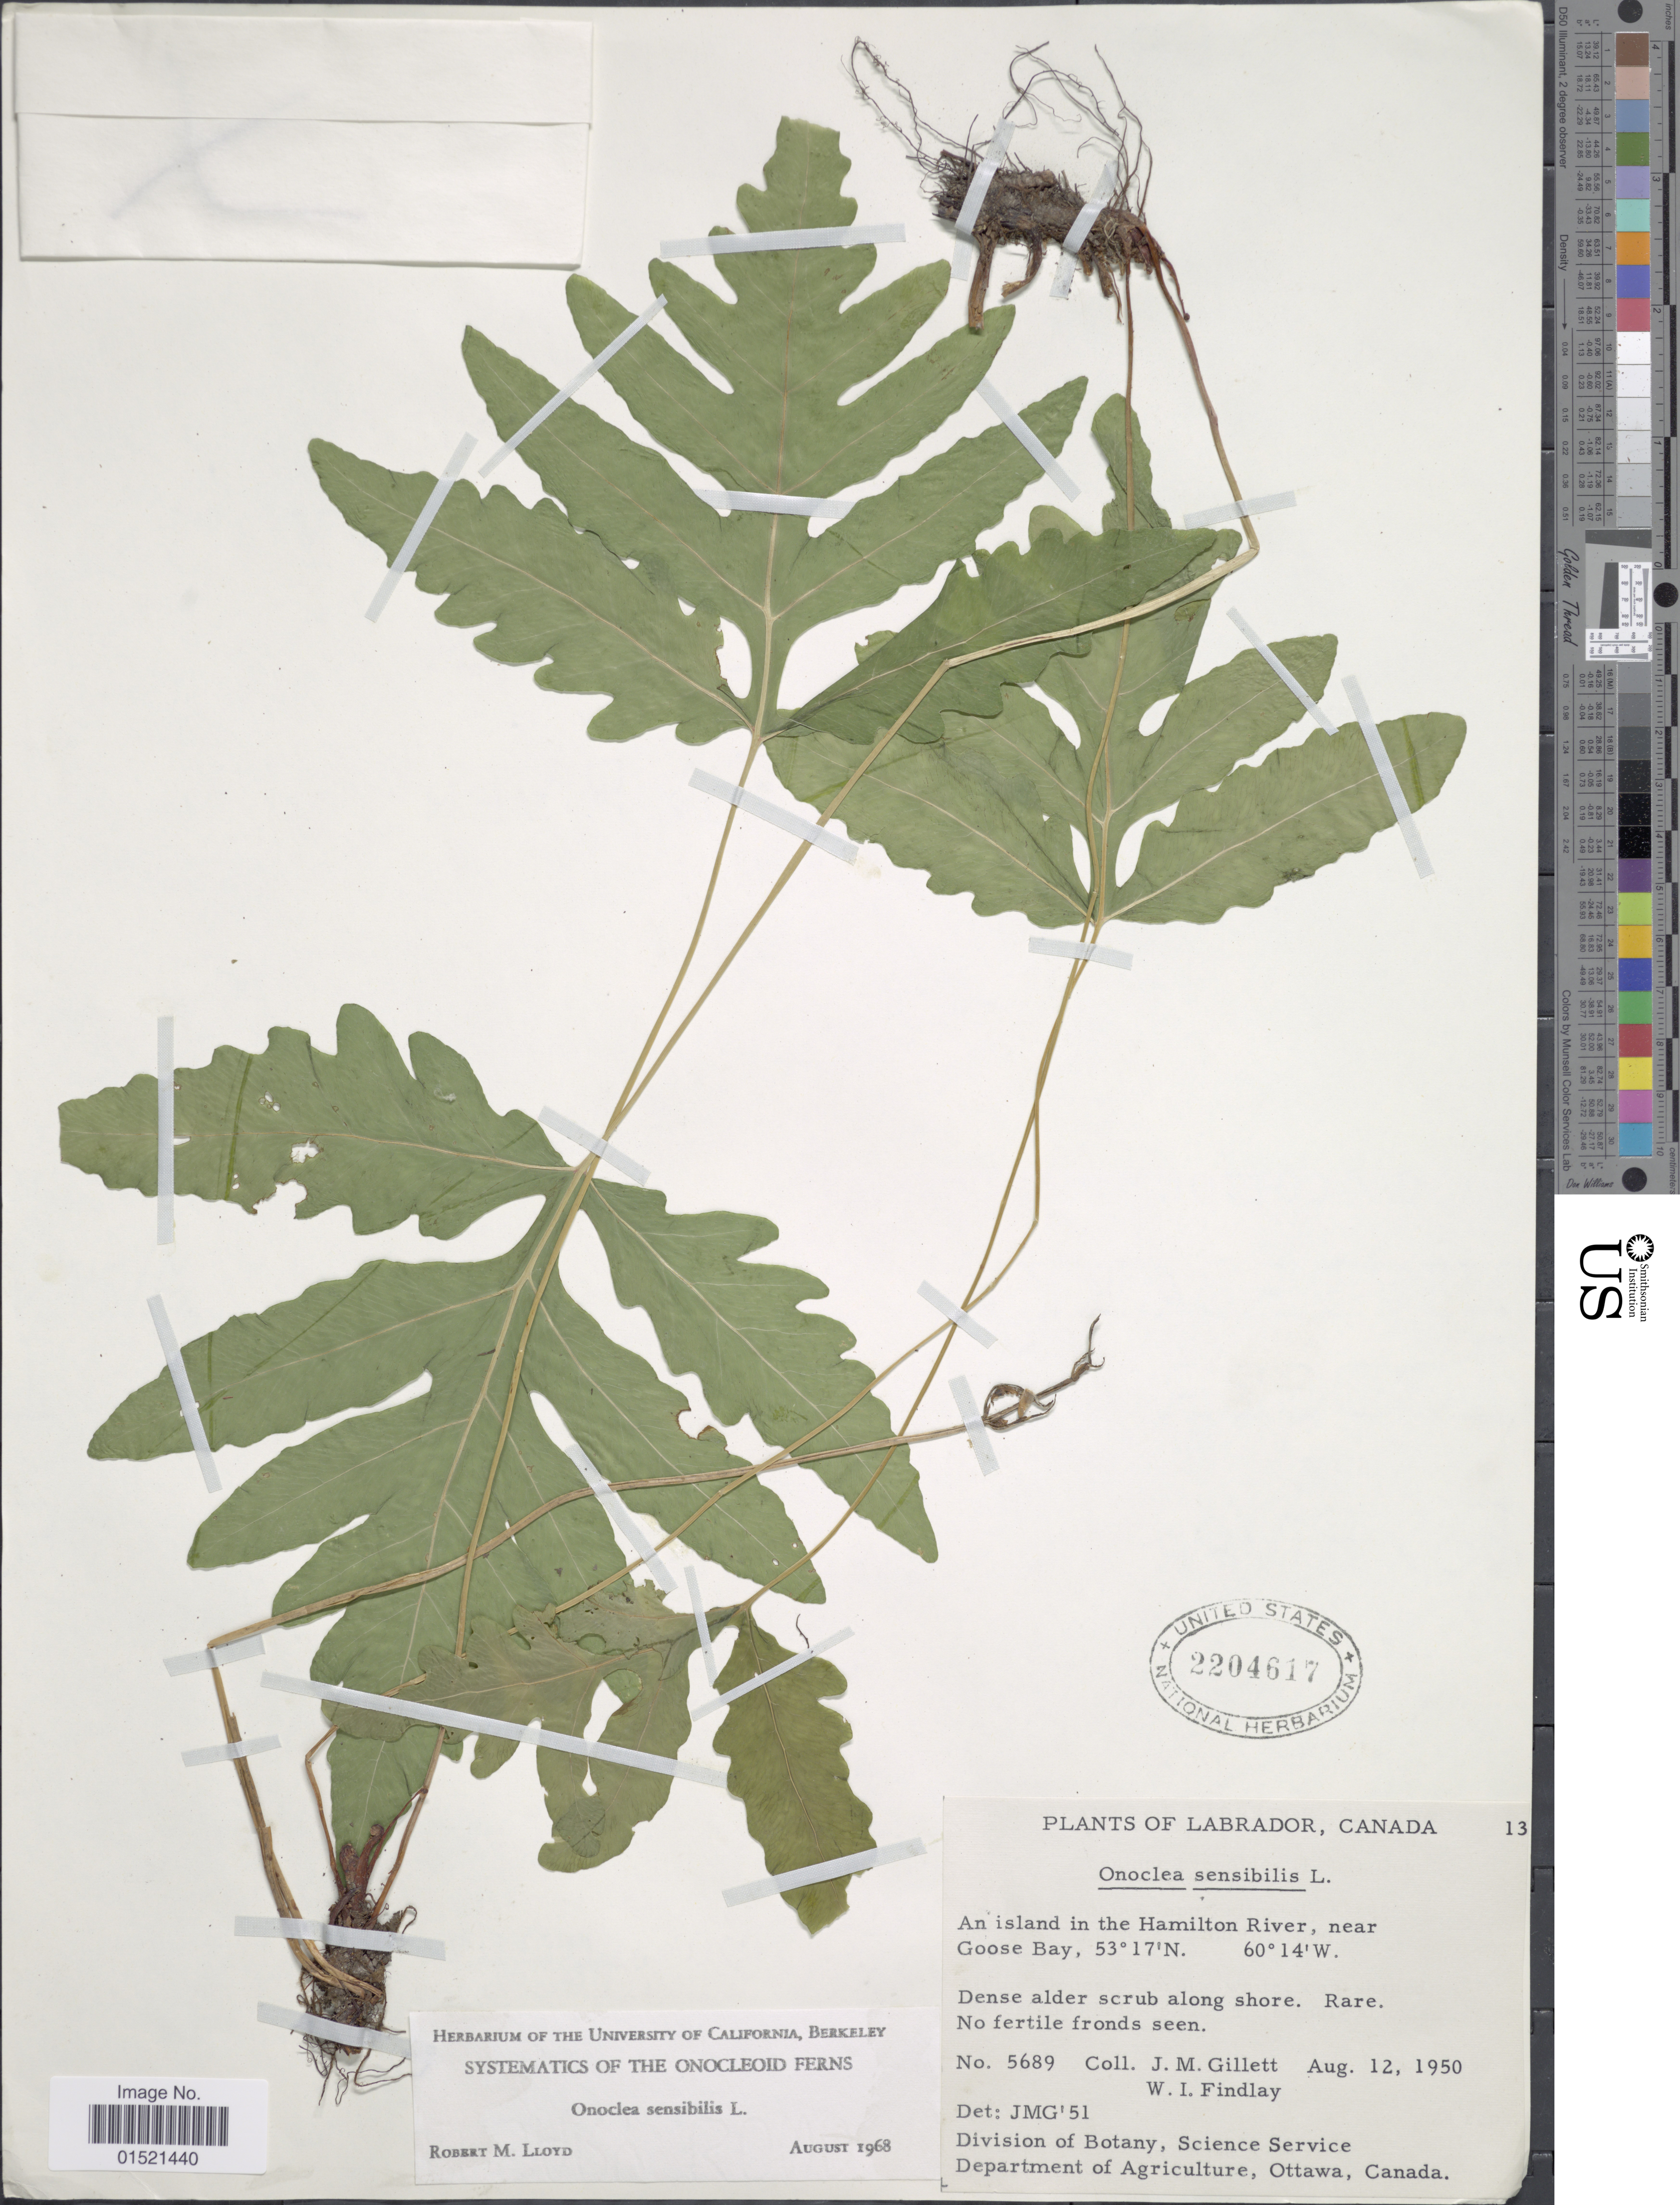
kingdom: Plantae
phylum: Tracheophyta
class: Polypodiopsida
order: Polypodiales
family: Onocleaceae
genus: Onoclea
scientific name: Onoclea sensibilis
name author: L.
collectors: J. M. Gillett & W. Findlay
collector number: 5689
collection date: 1950-08-12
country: Canada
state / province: Newfoundland and Labrador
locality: Labrador, An island in the Hamilton River, near Goose Bay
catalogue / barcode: US 2204617